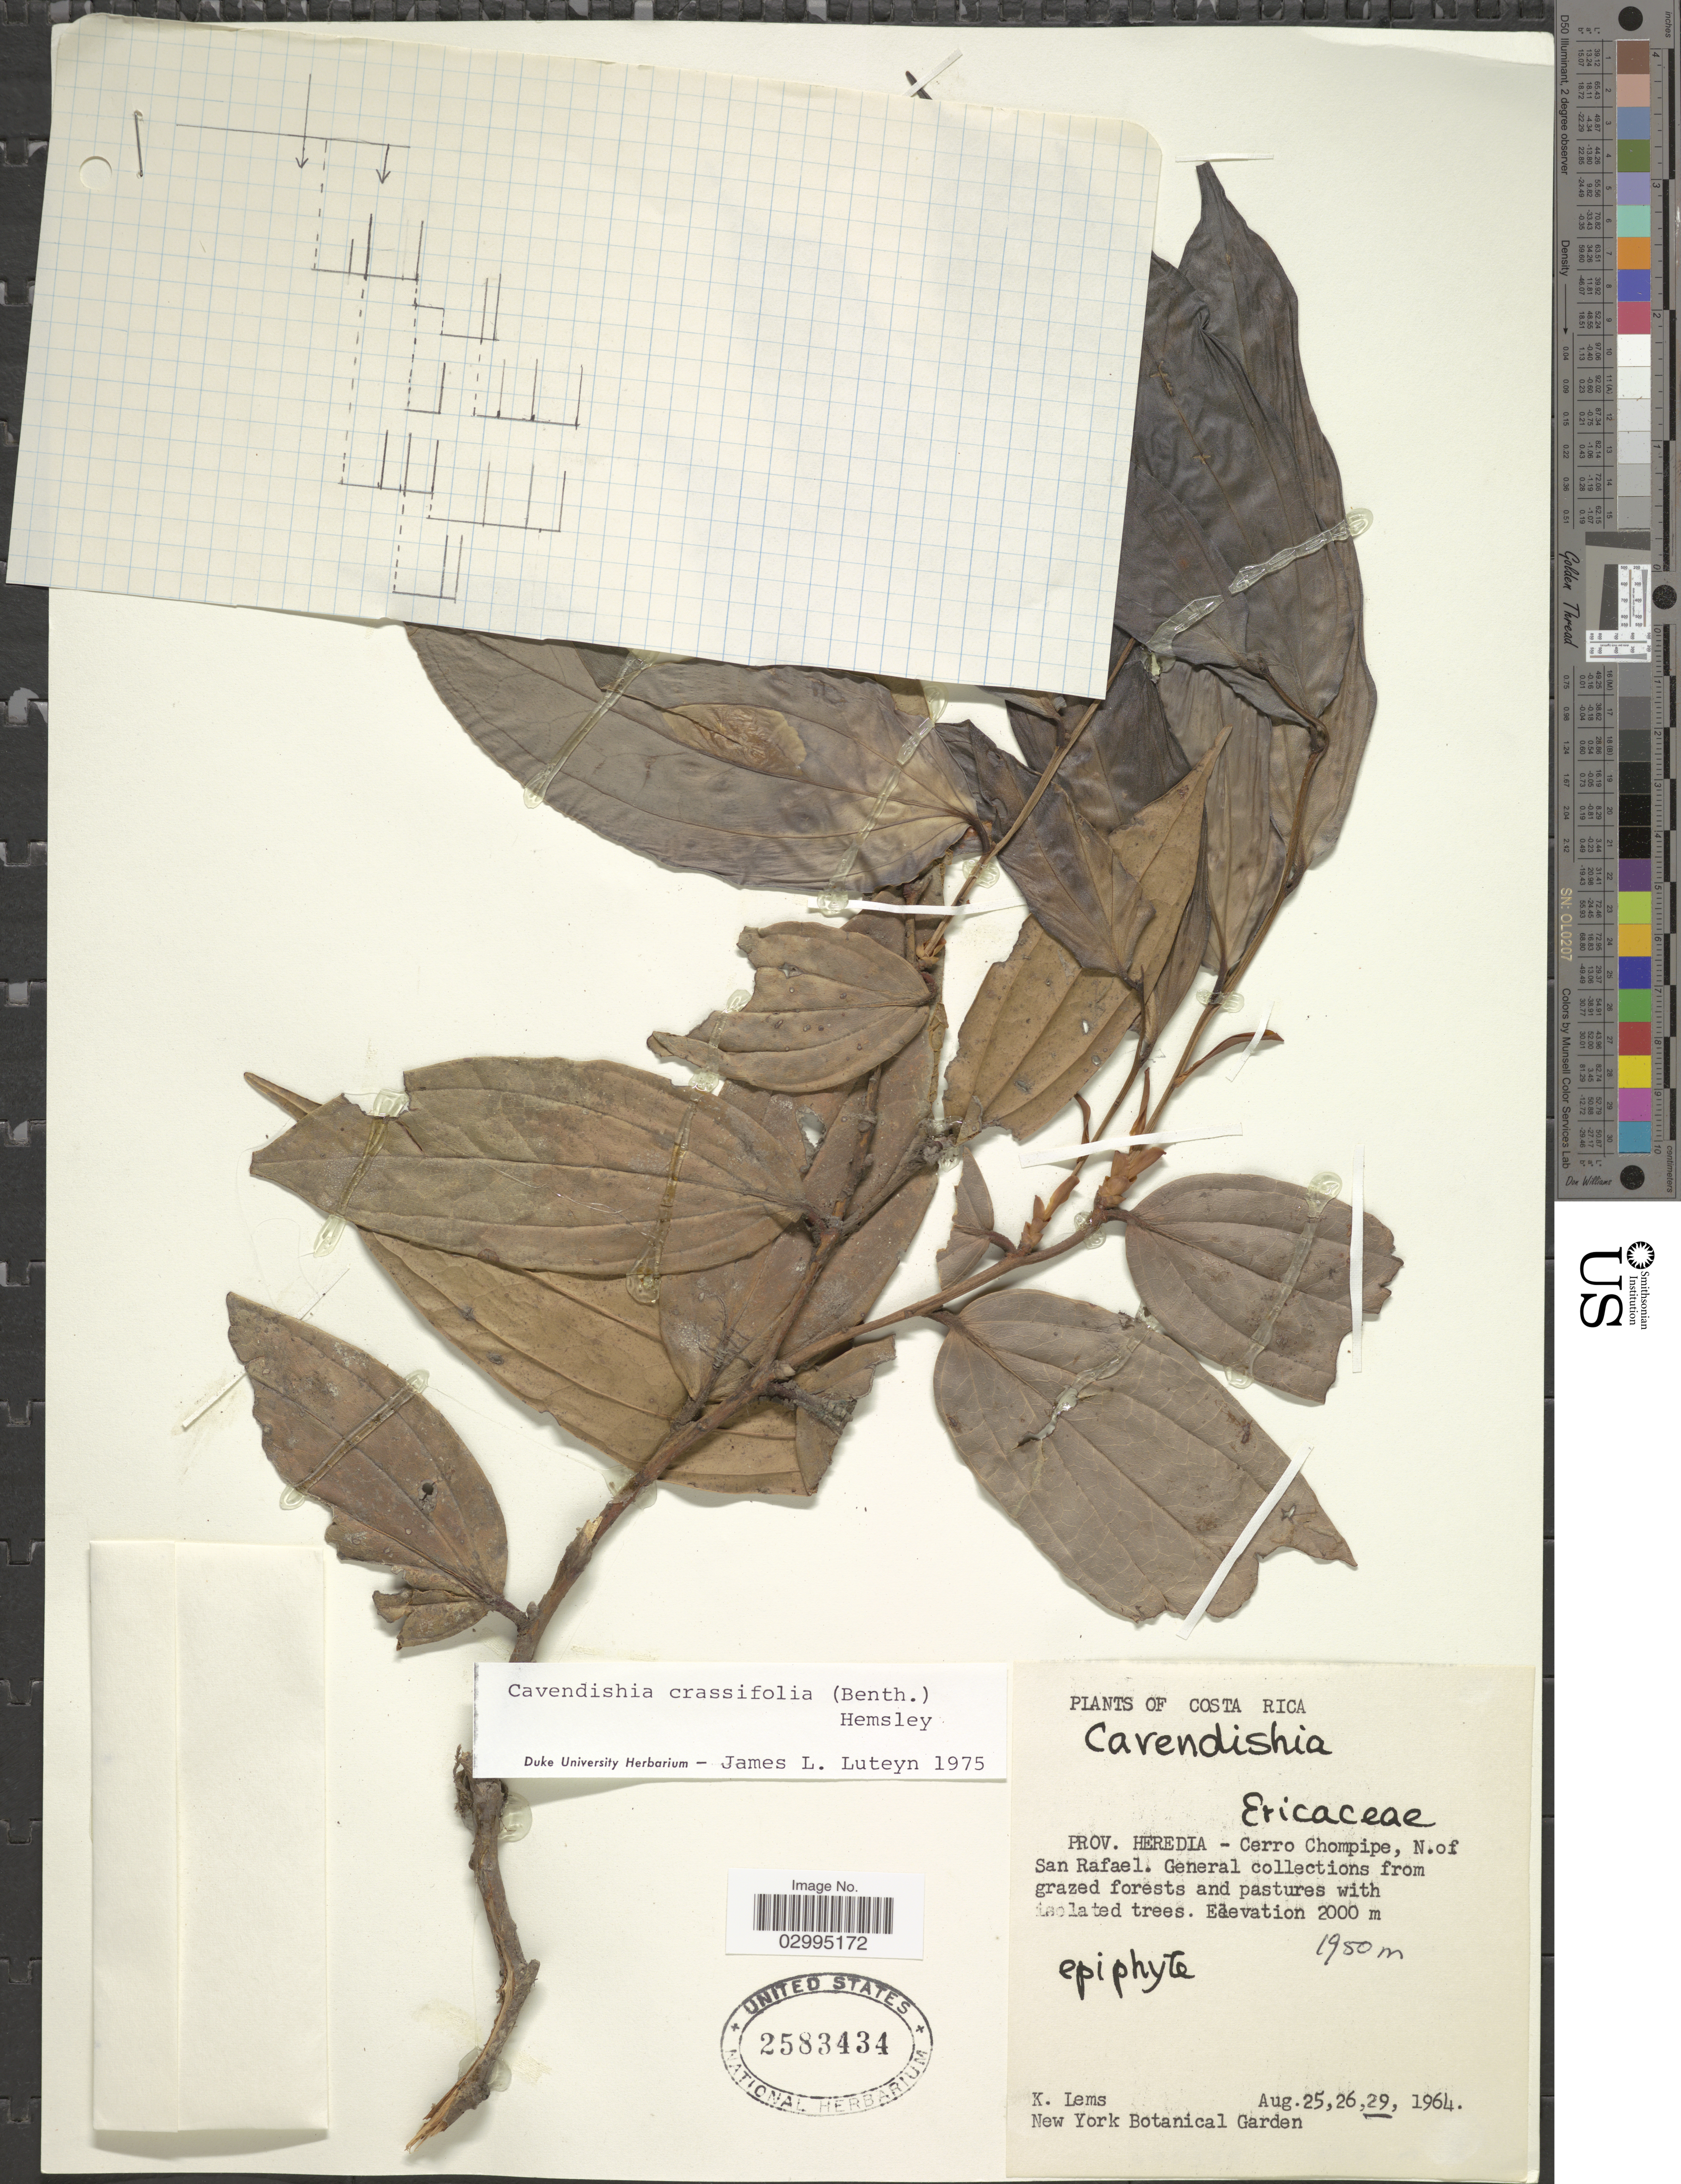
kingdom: Plantae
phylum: Tracheophyta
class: Magnoliopsida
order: Ericales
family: Ericaceae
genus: Cavendishia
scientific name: Cavendishia crassifolia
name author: (Benth.) Hemsl.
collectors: K. Lems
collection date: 1964-08-29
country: Costa Rica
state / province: Heredia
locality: Prov. Heredia - Cerro Chompipe N. of San Rafael.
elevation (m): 1950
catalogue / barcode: US 2583434